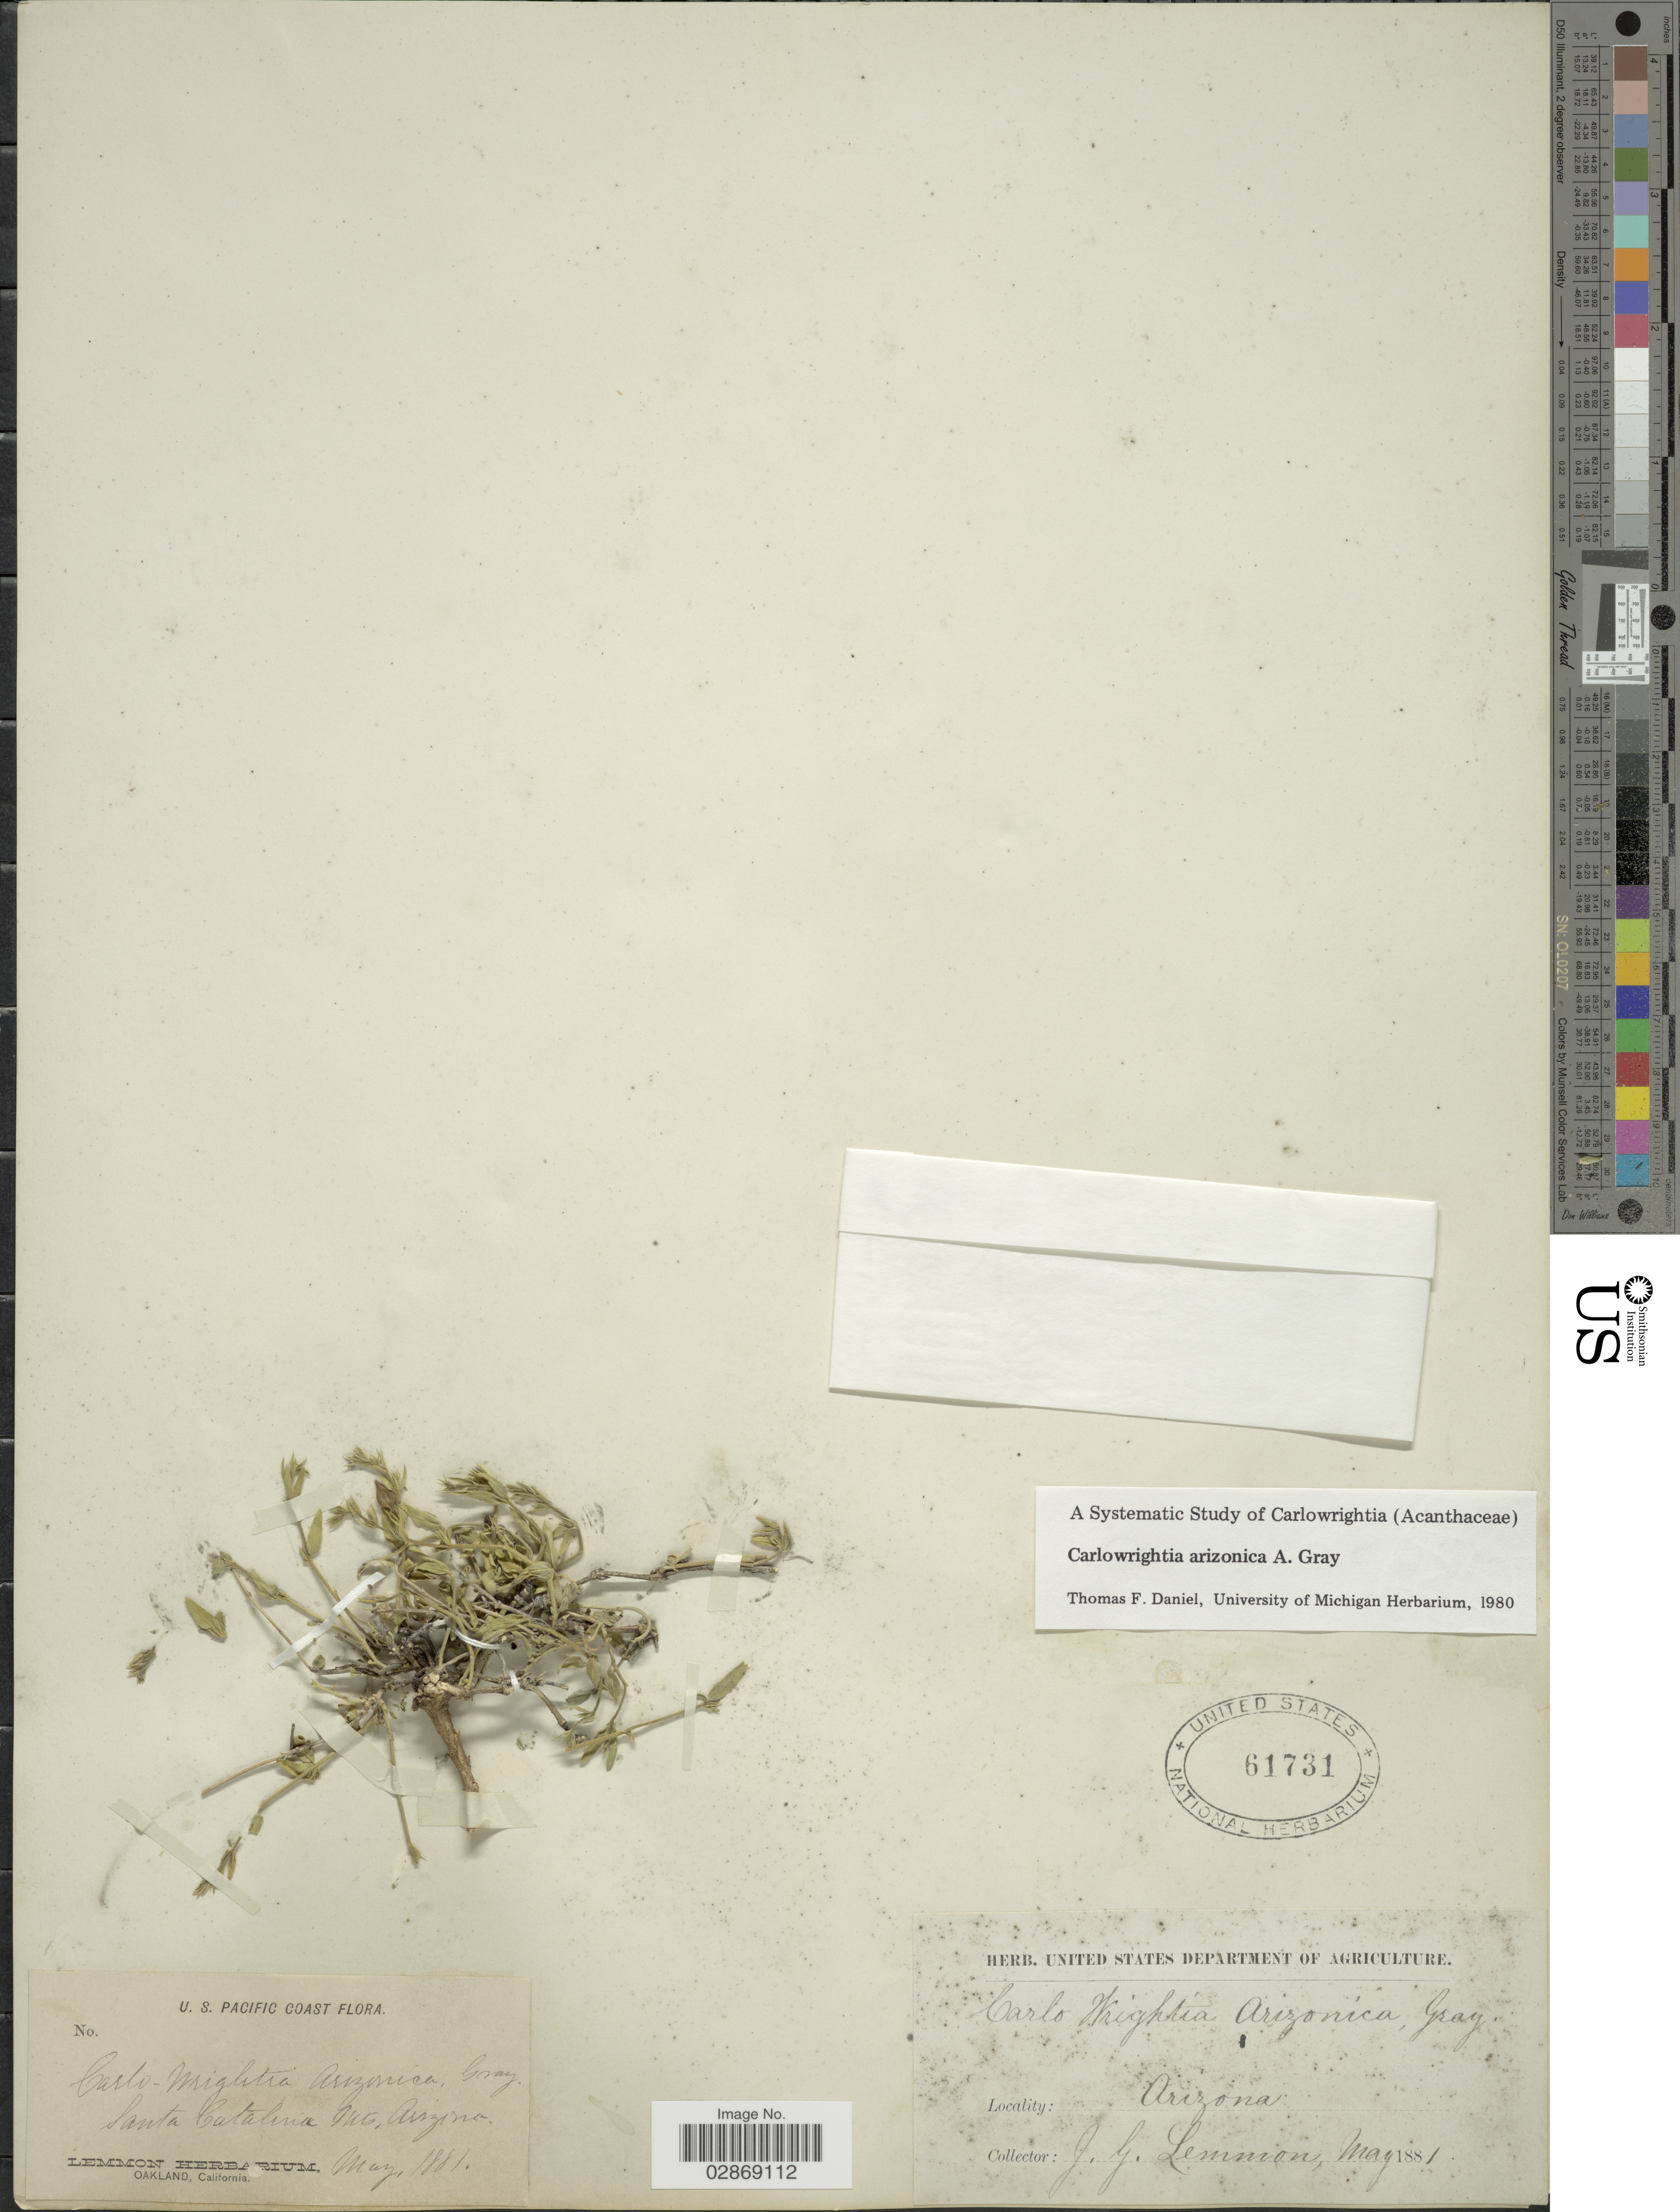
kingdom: Plantae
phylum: Tracheophyta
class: Magnoliopsida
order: Lamiales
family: Acanthaceae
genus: Carlowrightia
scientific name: Carlowrightia arizonica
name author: A. Gray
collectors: J. Lemmon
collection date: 1881-05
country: United States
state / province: Arizona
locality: U.S. Pacific Coast. Santa Catalina Mts.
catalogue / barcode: US 61731